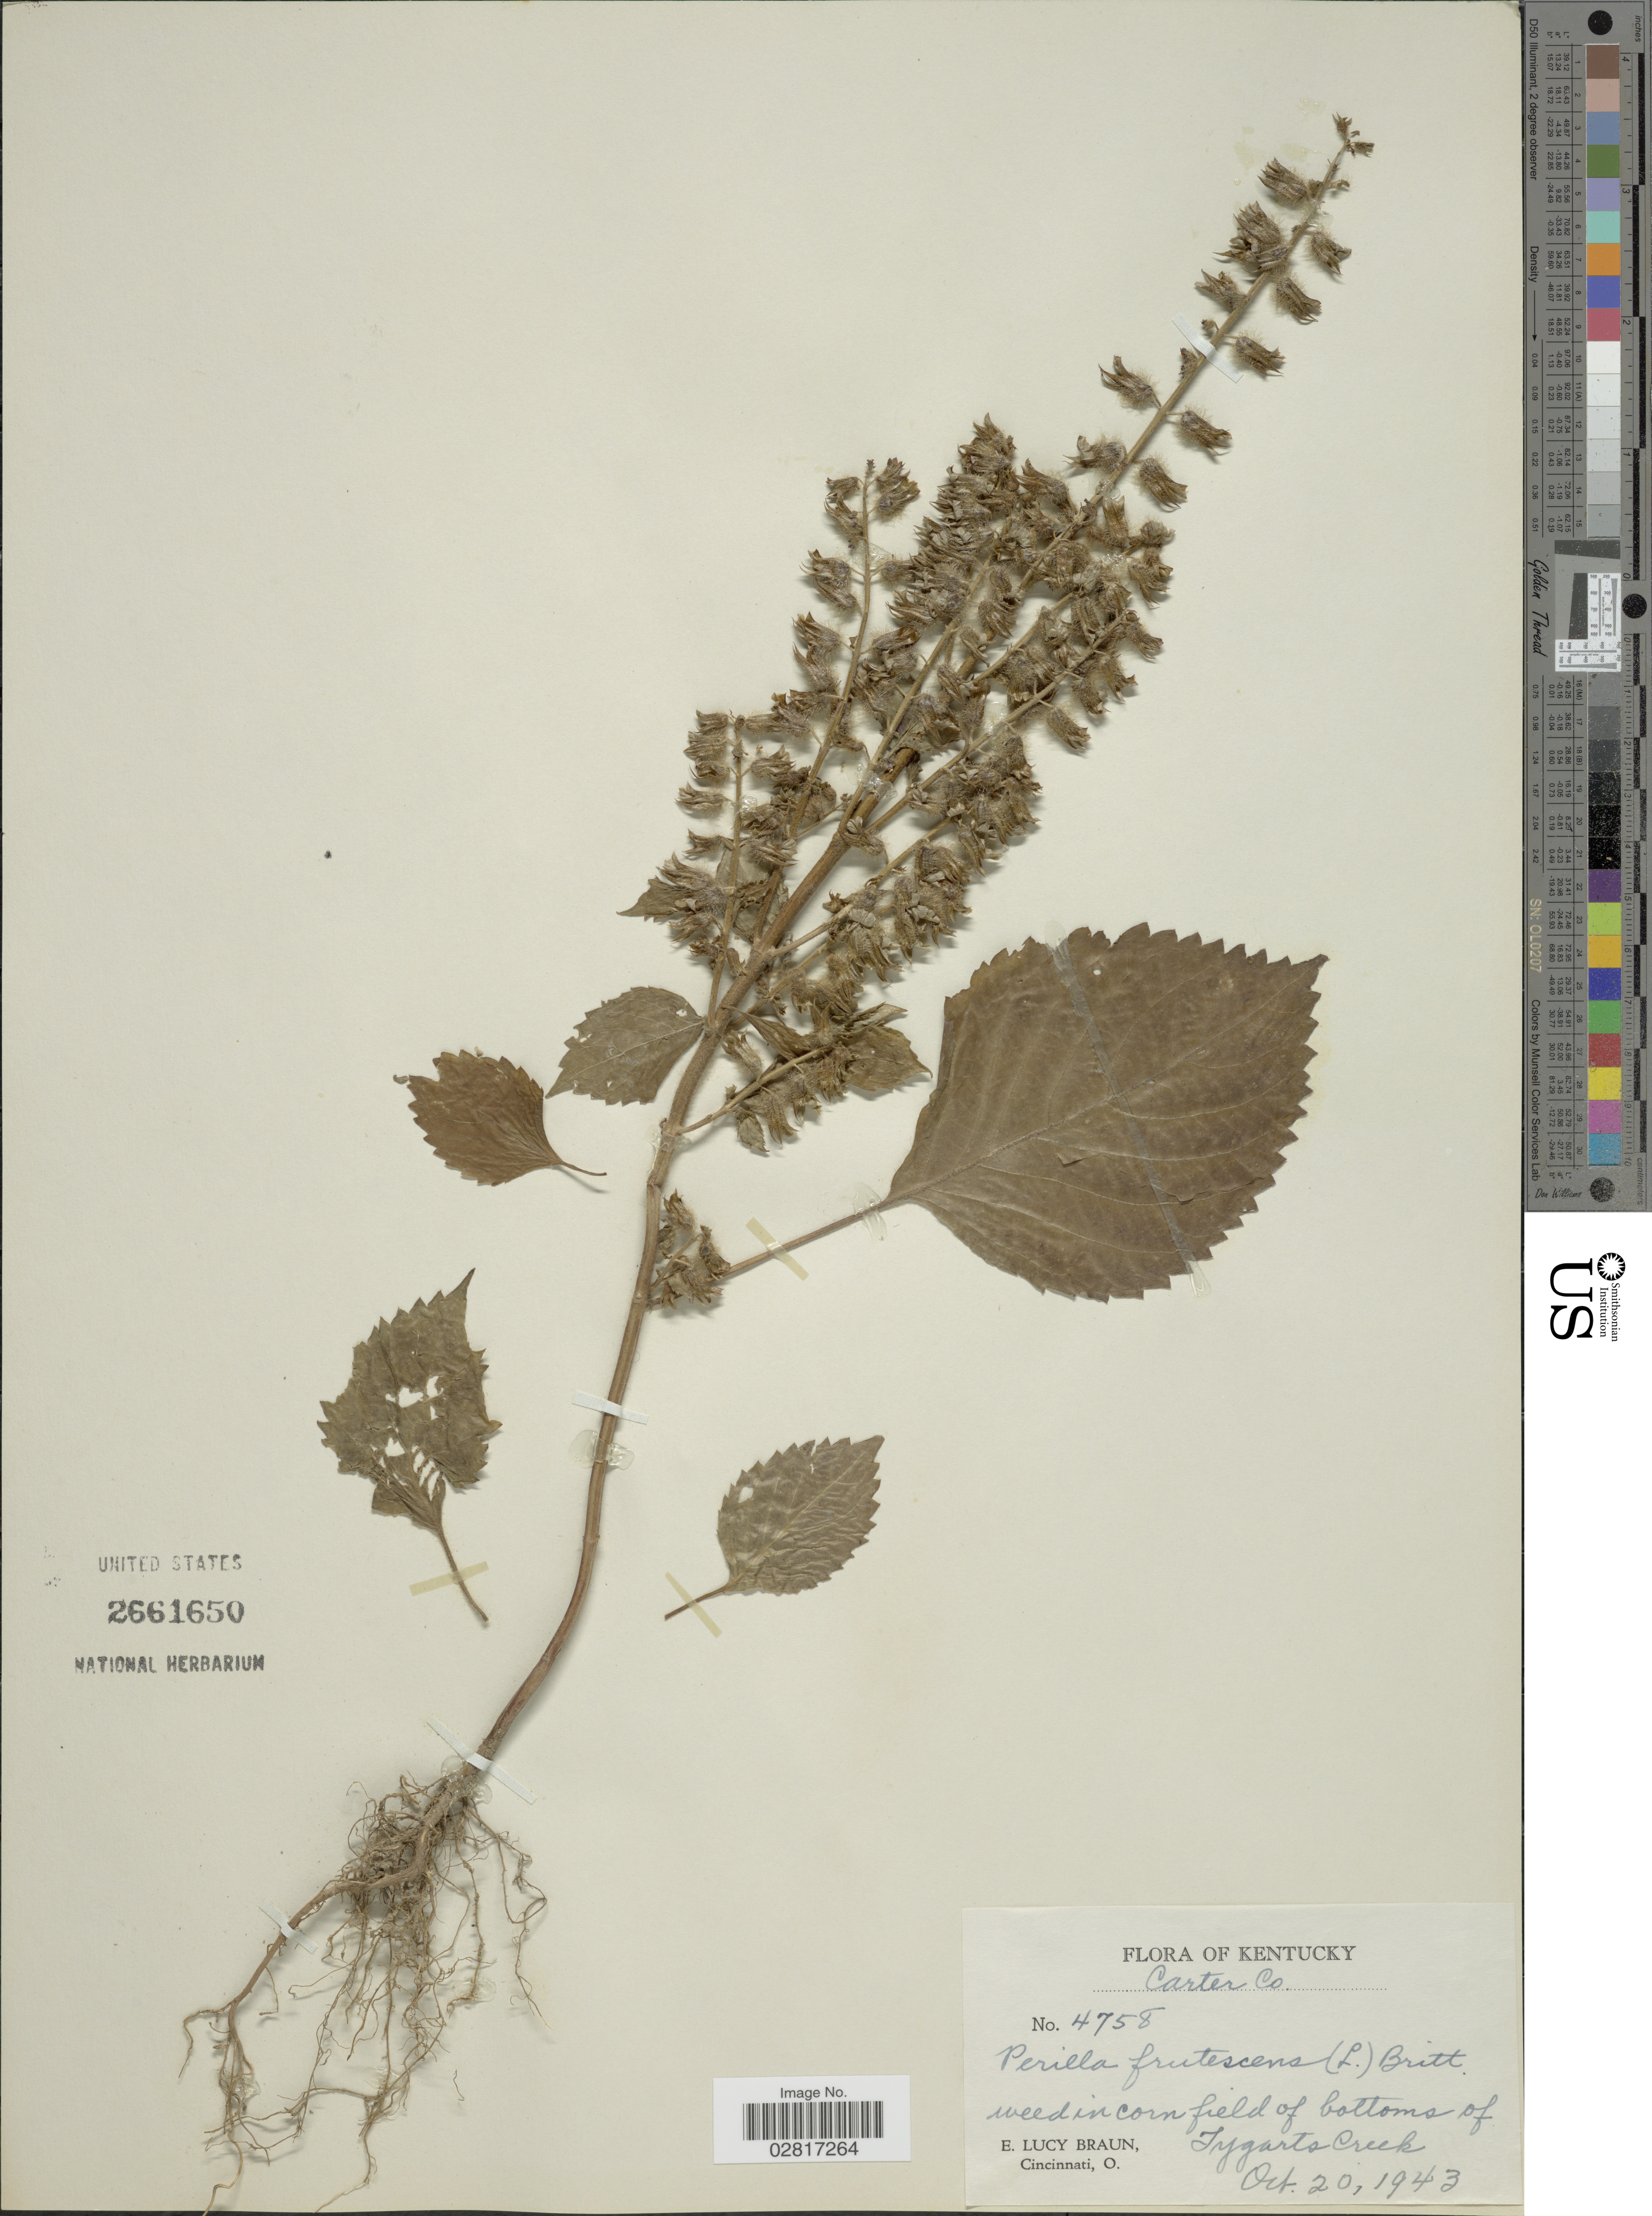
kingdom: Plantae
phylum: Tracheophyta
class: Magnoliopsida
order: Lamiales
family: Lamiaceae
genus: Perilla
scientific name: Perilla frutescens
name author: (L.) Britton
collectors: E. L. Braun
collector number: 4758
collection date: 1943-10-20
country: United States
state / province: Kentucky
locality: Carter Co., weed in corn field of bottoms of Tygarts Creek.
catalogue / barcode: US 2661650